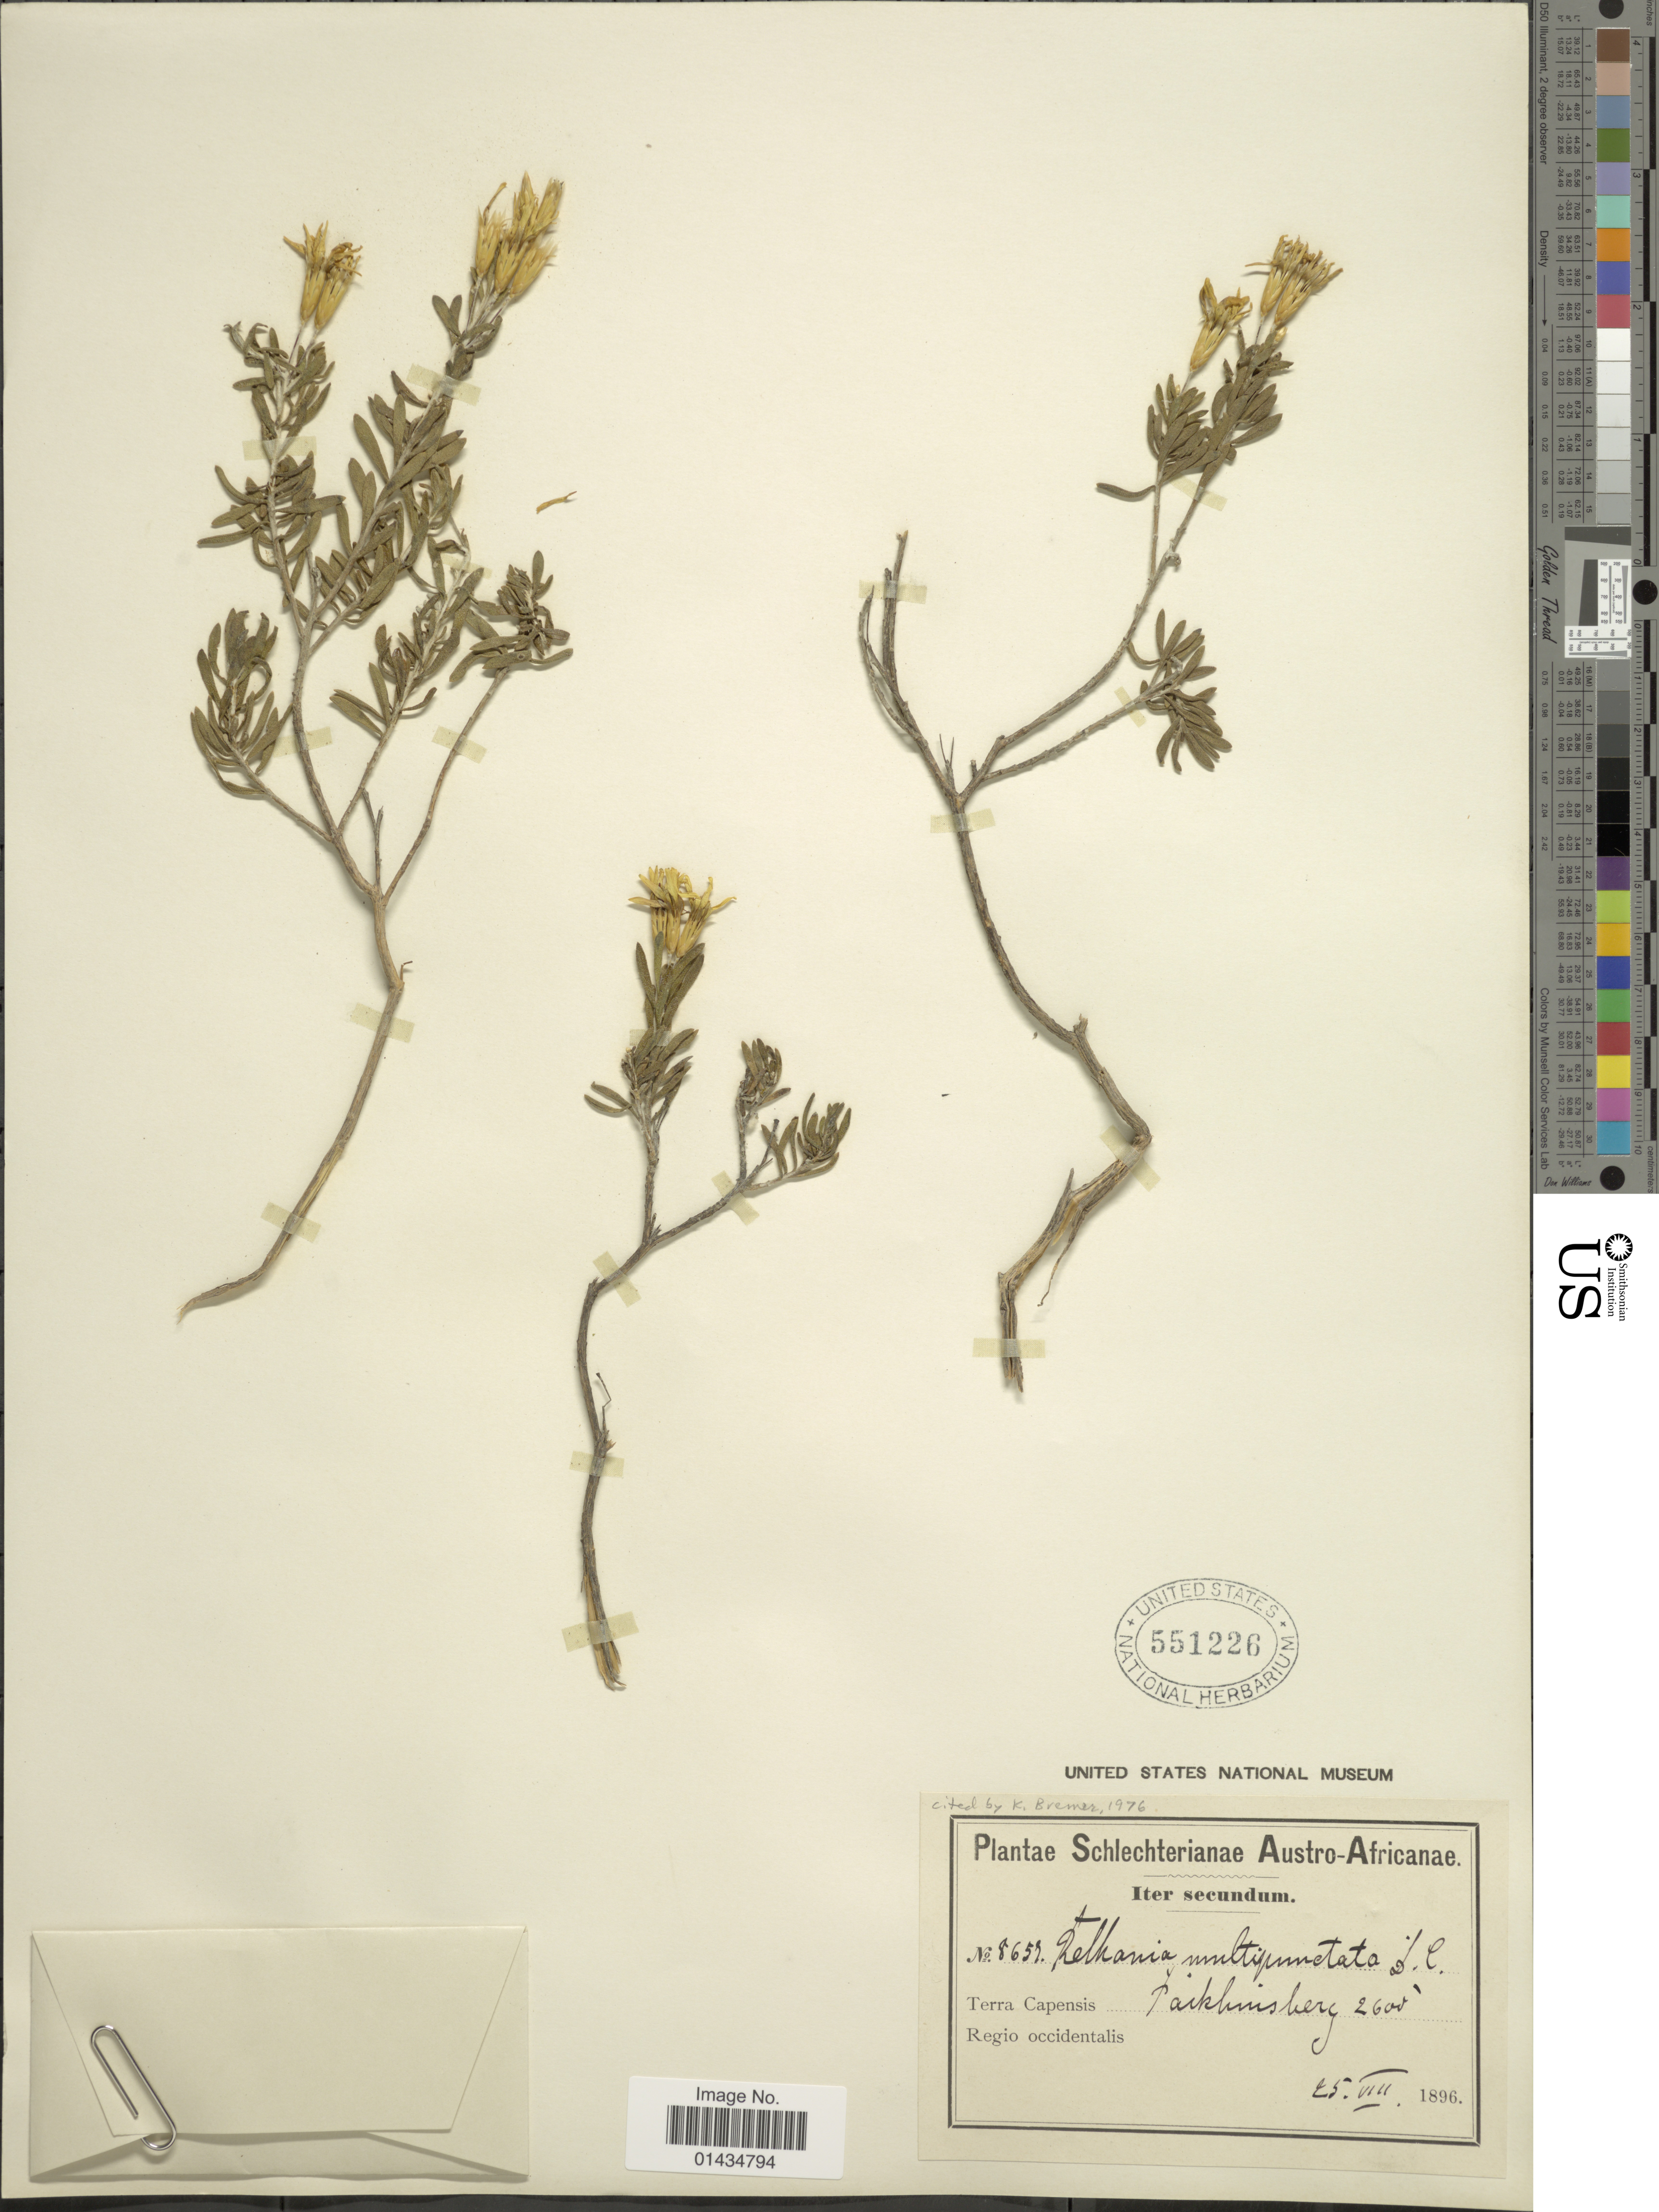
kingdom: Plantae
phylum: Tracheophyta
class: Magnoliopsida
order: Asterales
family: Asteraceae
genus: Relhania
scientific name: Relhania multipunctata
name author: Harv.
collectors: Schlechter, --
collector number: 8657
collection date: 1896-08-25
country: South Africa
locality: Austro-Africanae, Terra Capensis, Parklimsberg, regio occidentalis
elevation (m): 792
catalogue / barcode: US 551226